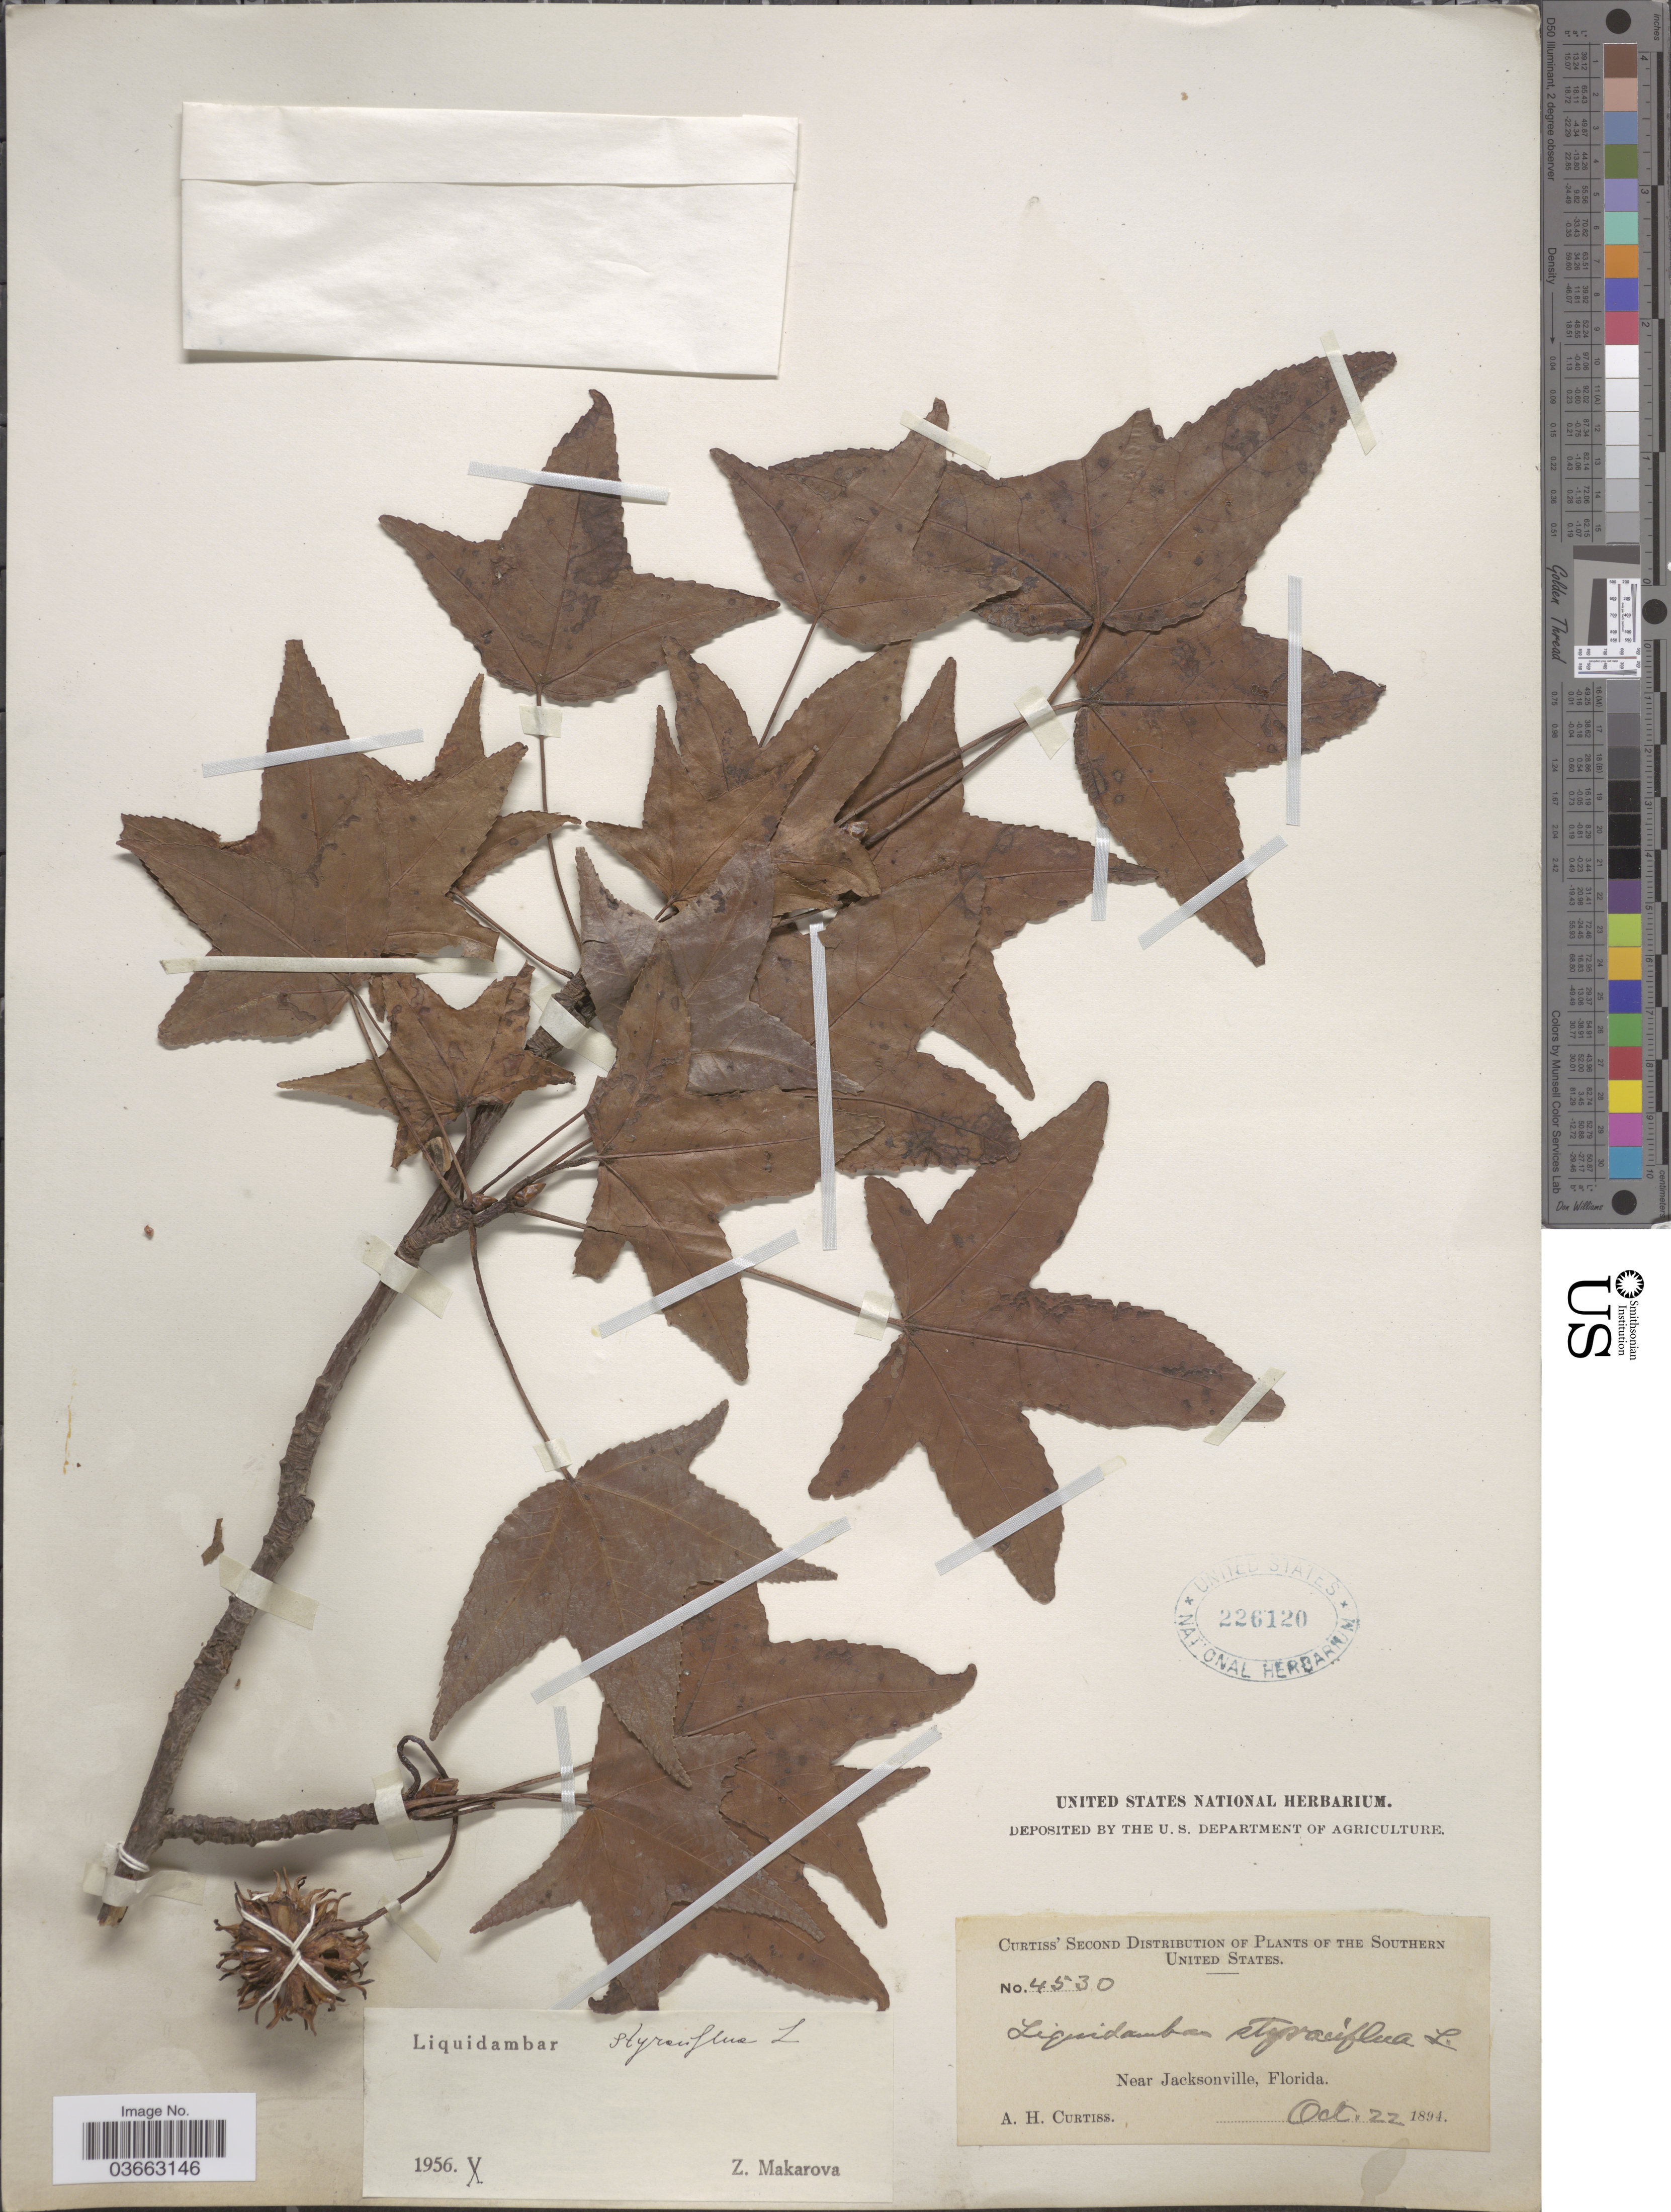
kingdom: Plantae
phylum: Tracheophyta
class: Magnoliopsida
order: Saxifragales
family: Altingiaceae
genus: Liquidambar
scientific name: Liquidambar styraciflua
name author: L.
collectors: A. H. Curtiss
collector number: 4530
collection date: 1894-10-22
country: United States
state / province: Florida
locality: Southern United States. Near Jacksonville.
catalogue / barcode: US 226120